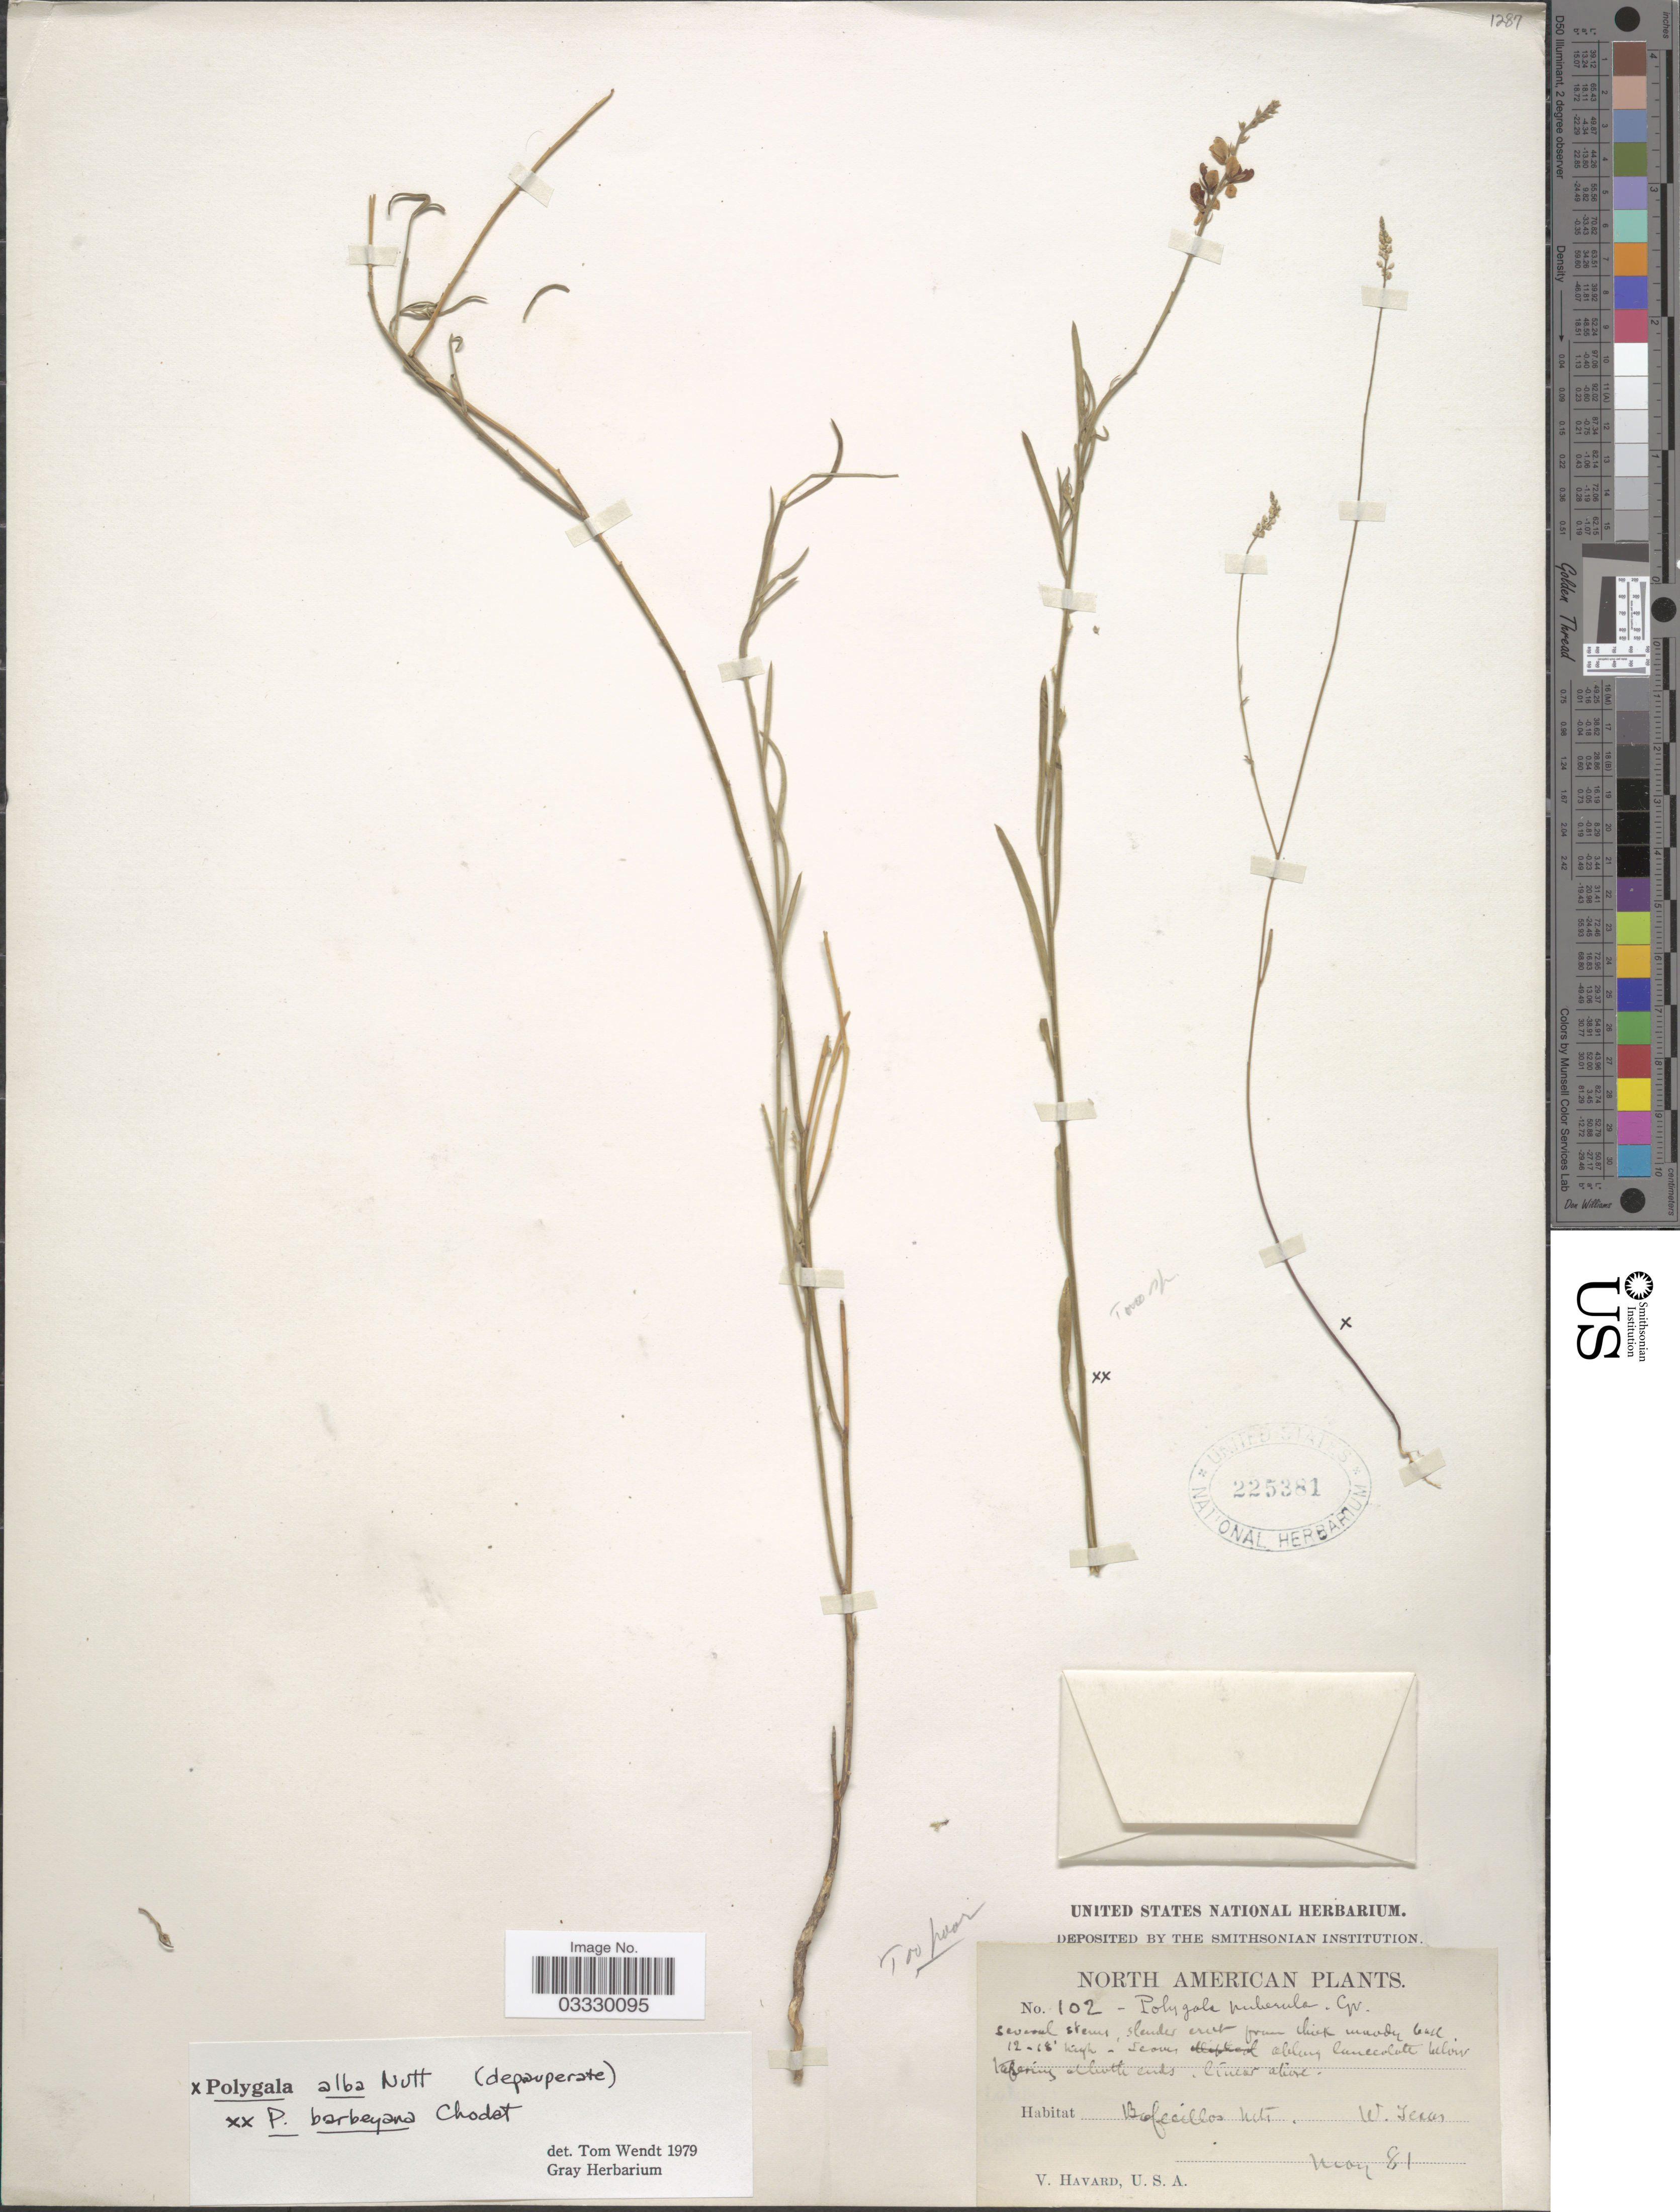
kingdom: Plantae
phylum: Tracheophyta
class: Magnoliopsida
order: Fabales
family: Polygalaceae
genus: Polygala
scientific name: Polygala alba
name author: Nutt.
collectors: V. Havard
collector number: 102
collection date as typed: Transcribed d/m/y: /5/81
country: United States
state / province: Texas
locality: Bofecillos Mts. W. Texas.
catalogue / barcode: US 225381